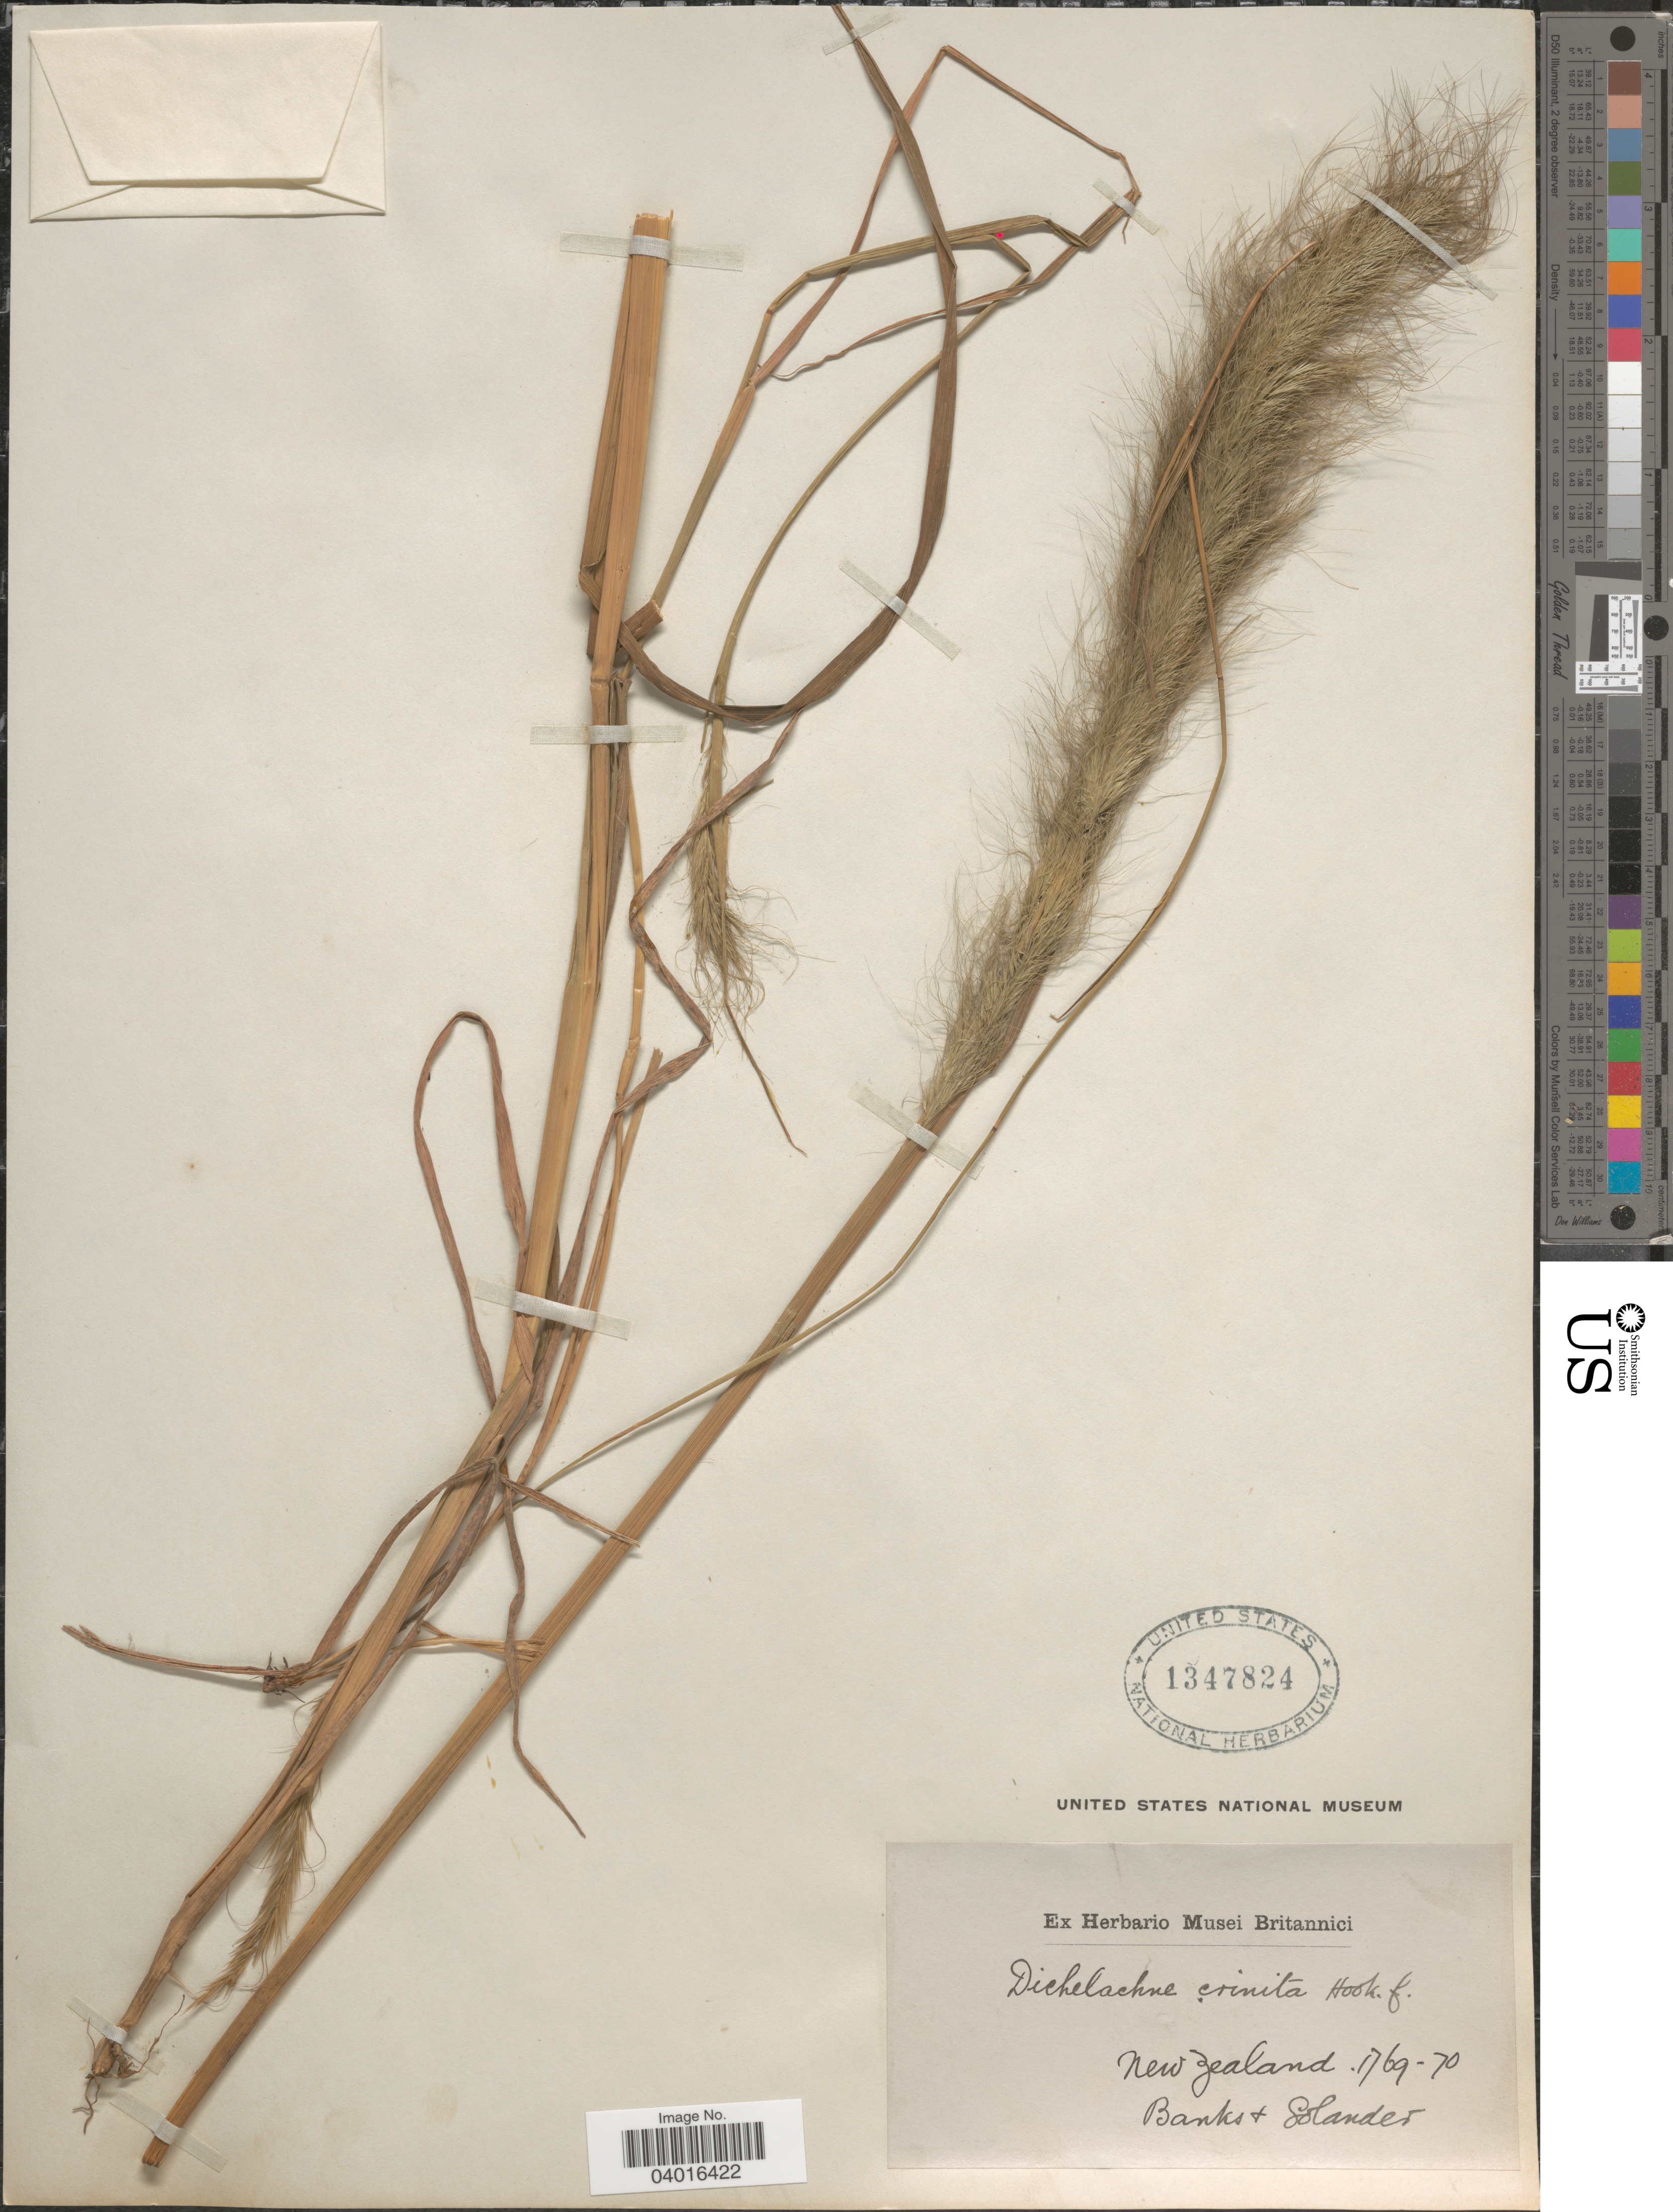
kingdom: Plantae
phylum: Tracheophyta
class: Liliopsida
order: Poales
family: Poaceae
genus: Pentapogon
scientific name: Pentapogon crinitus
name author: (L. f.) P.M. Peterson et al.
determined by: Wagner, W. L., (BOT), Smithsonian Institution - National Museum of Natural History (UNITED STATES)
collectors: -- Banks & -- Solander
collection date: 1769/1770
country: New Zealand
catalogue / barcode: US 1347824